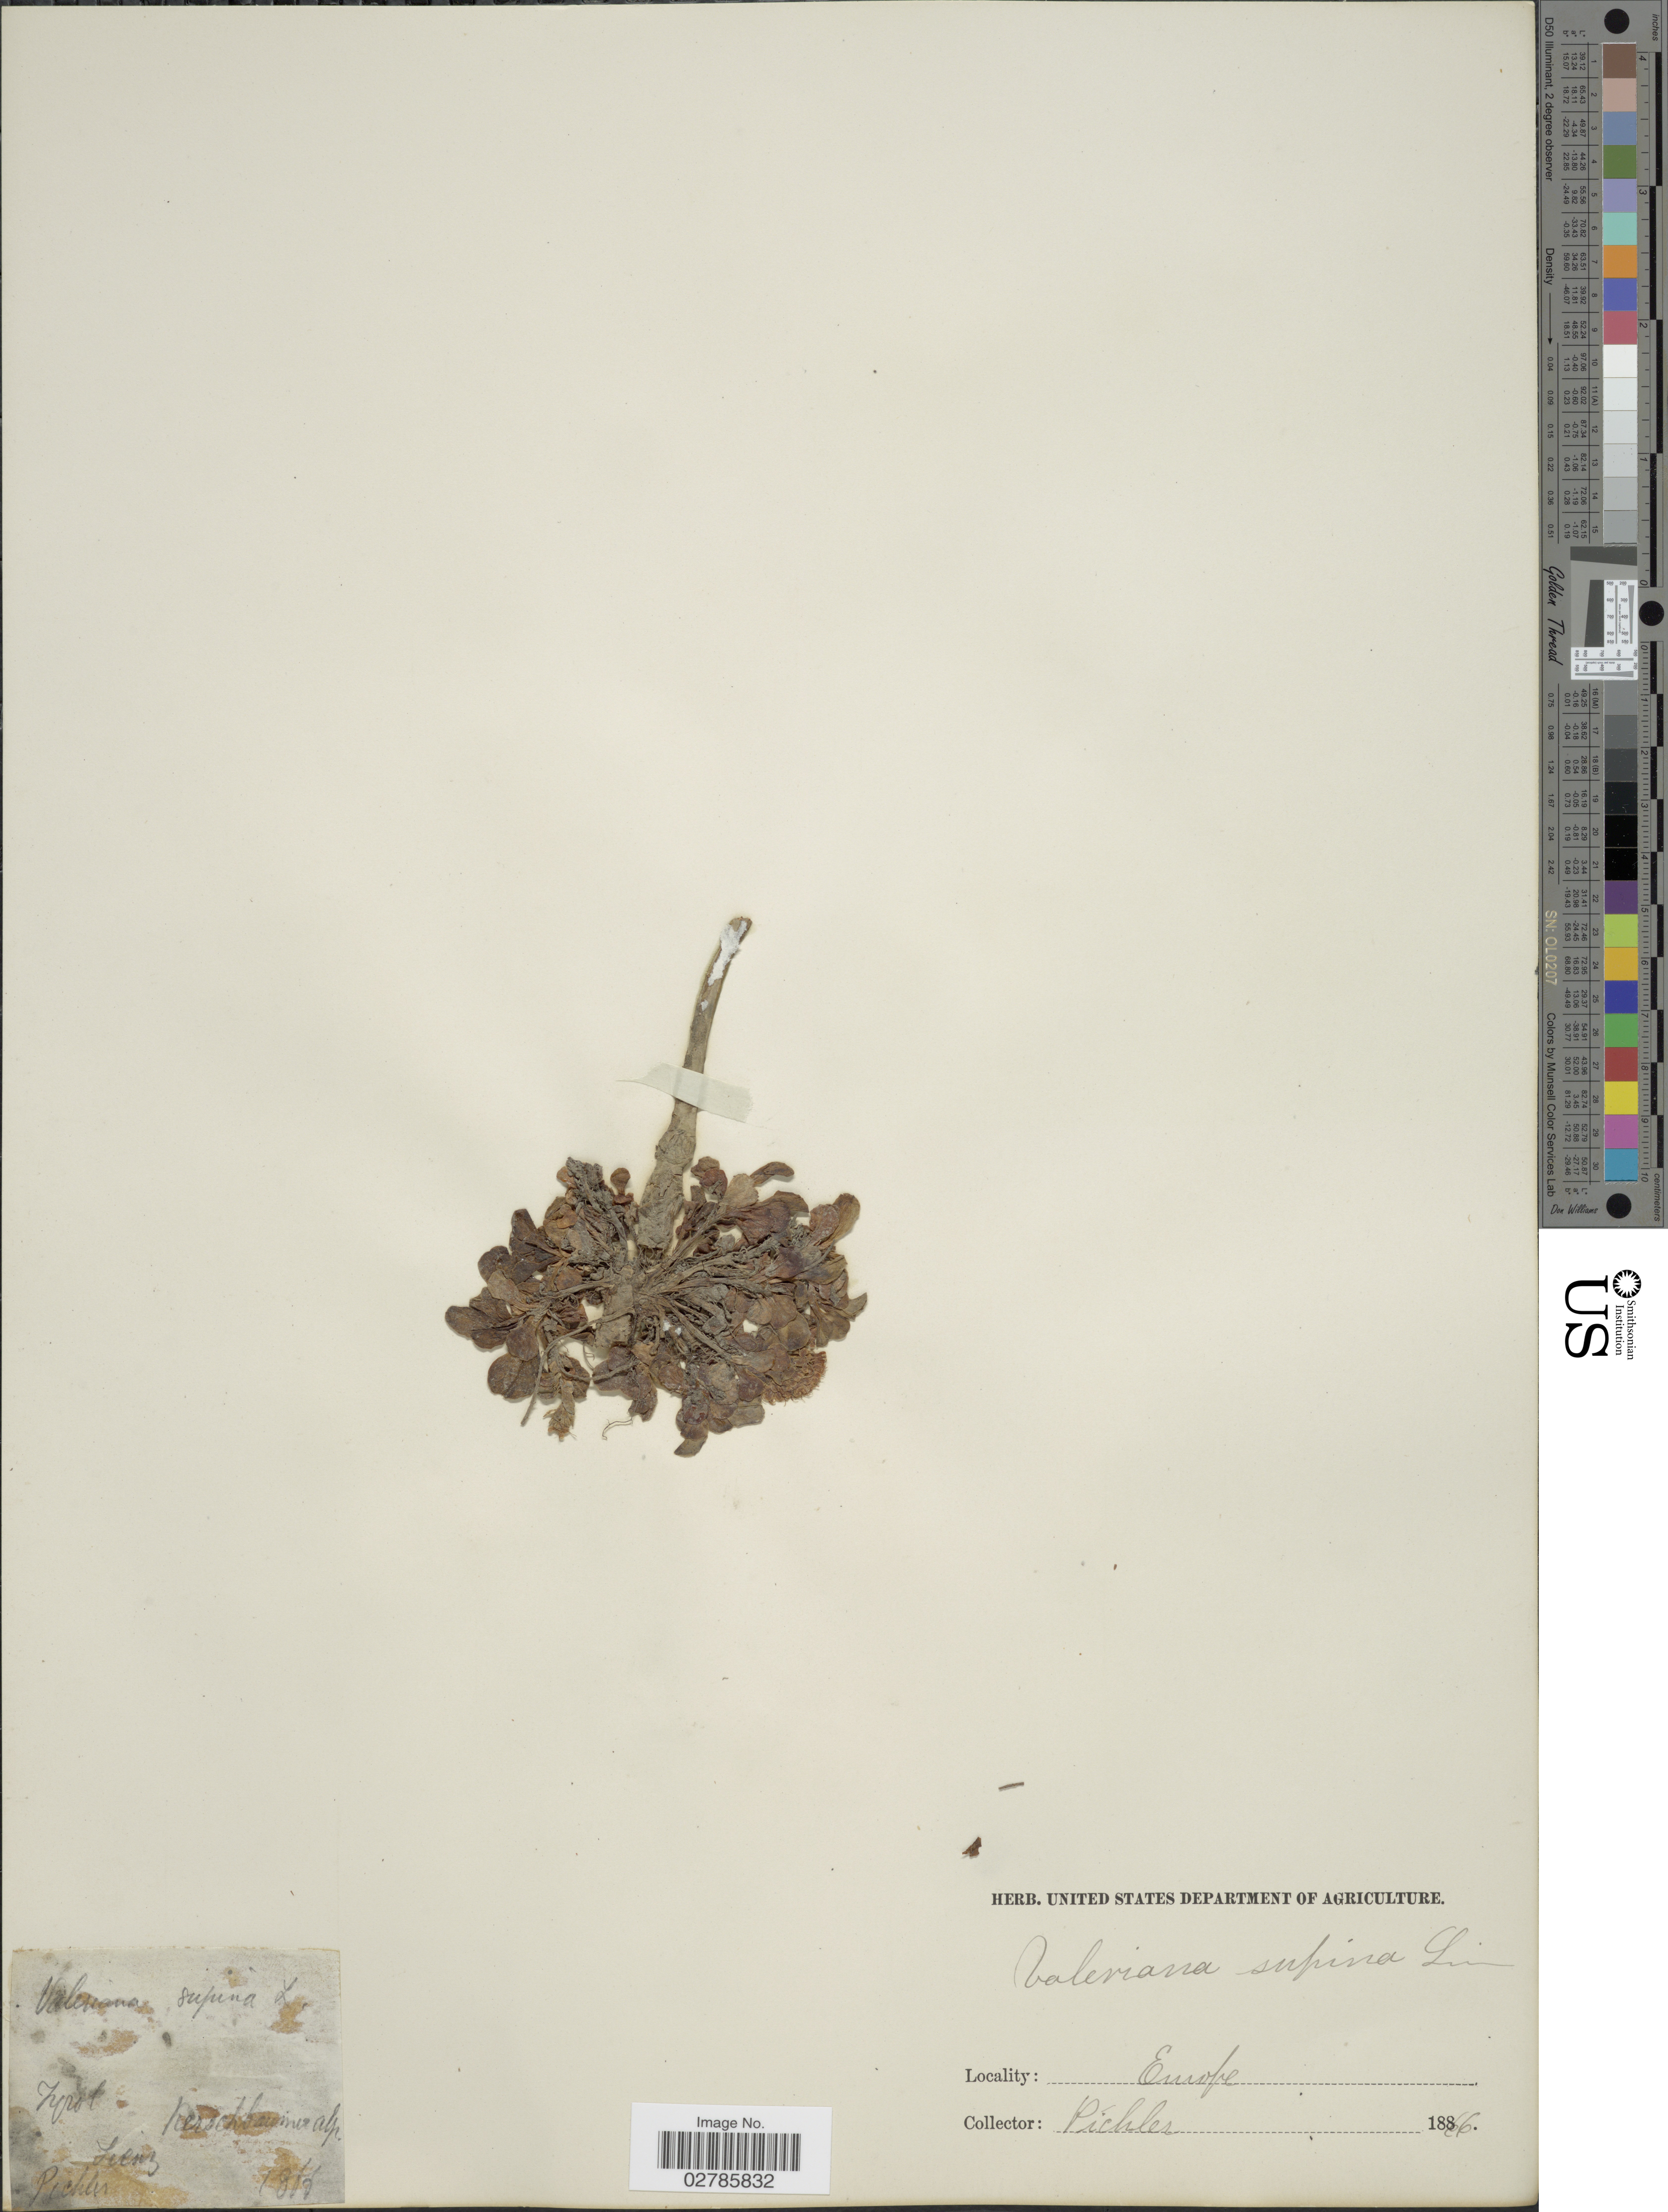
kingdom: Plantae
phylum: Tracheophyta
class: Magnoliopsida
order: Dipsacales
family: Caprifoliaceae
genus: Valeriana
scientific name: Valeriana supina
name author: Ard.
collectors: Pichler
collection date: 1866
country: Austria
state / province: Tirol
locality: Tyrol. Kerschbaumer alp. Lienz.